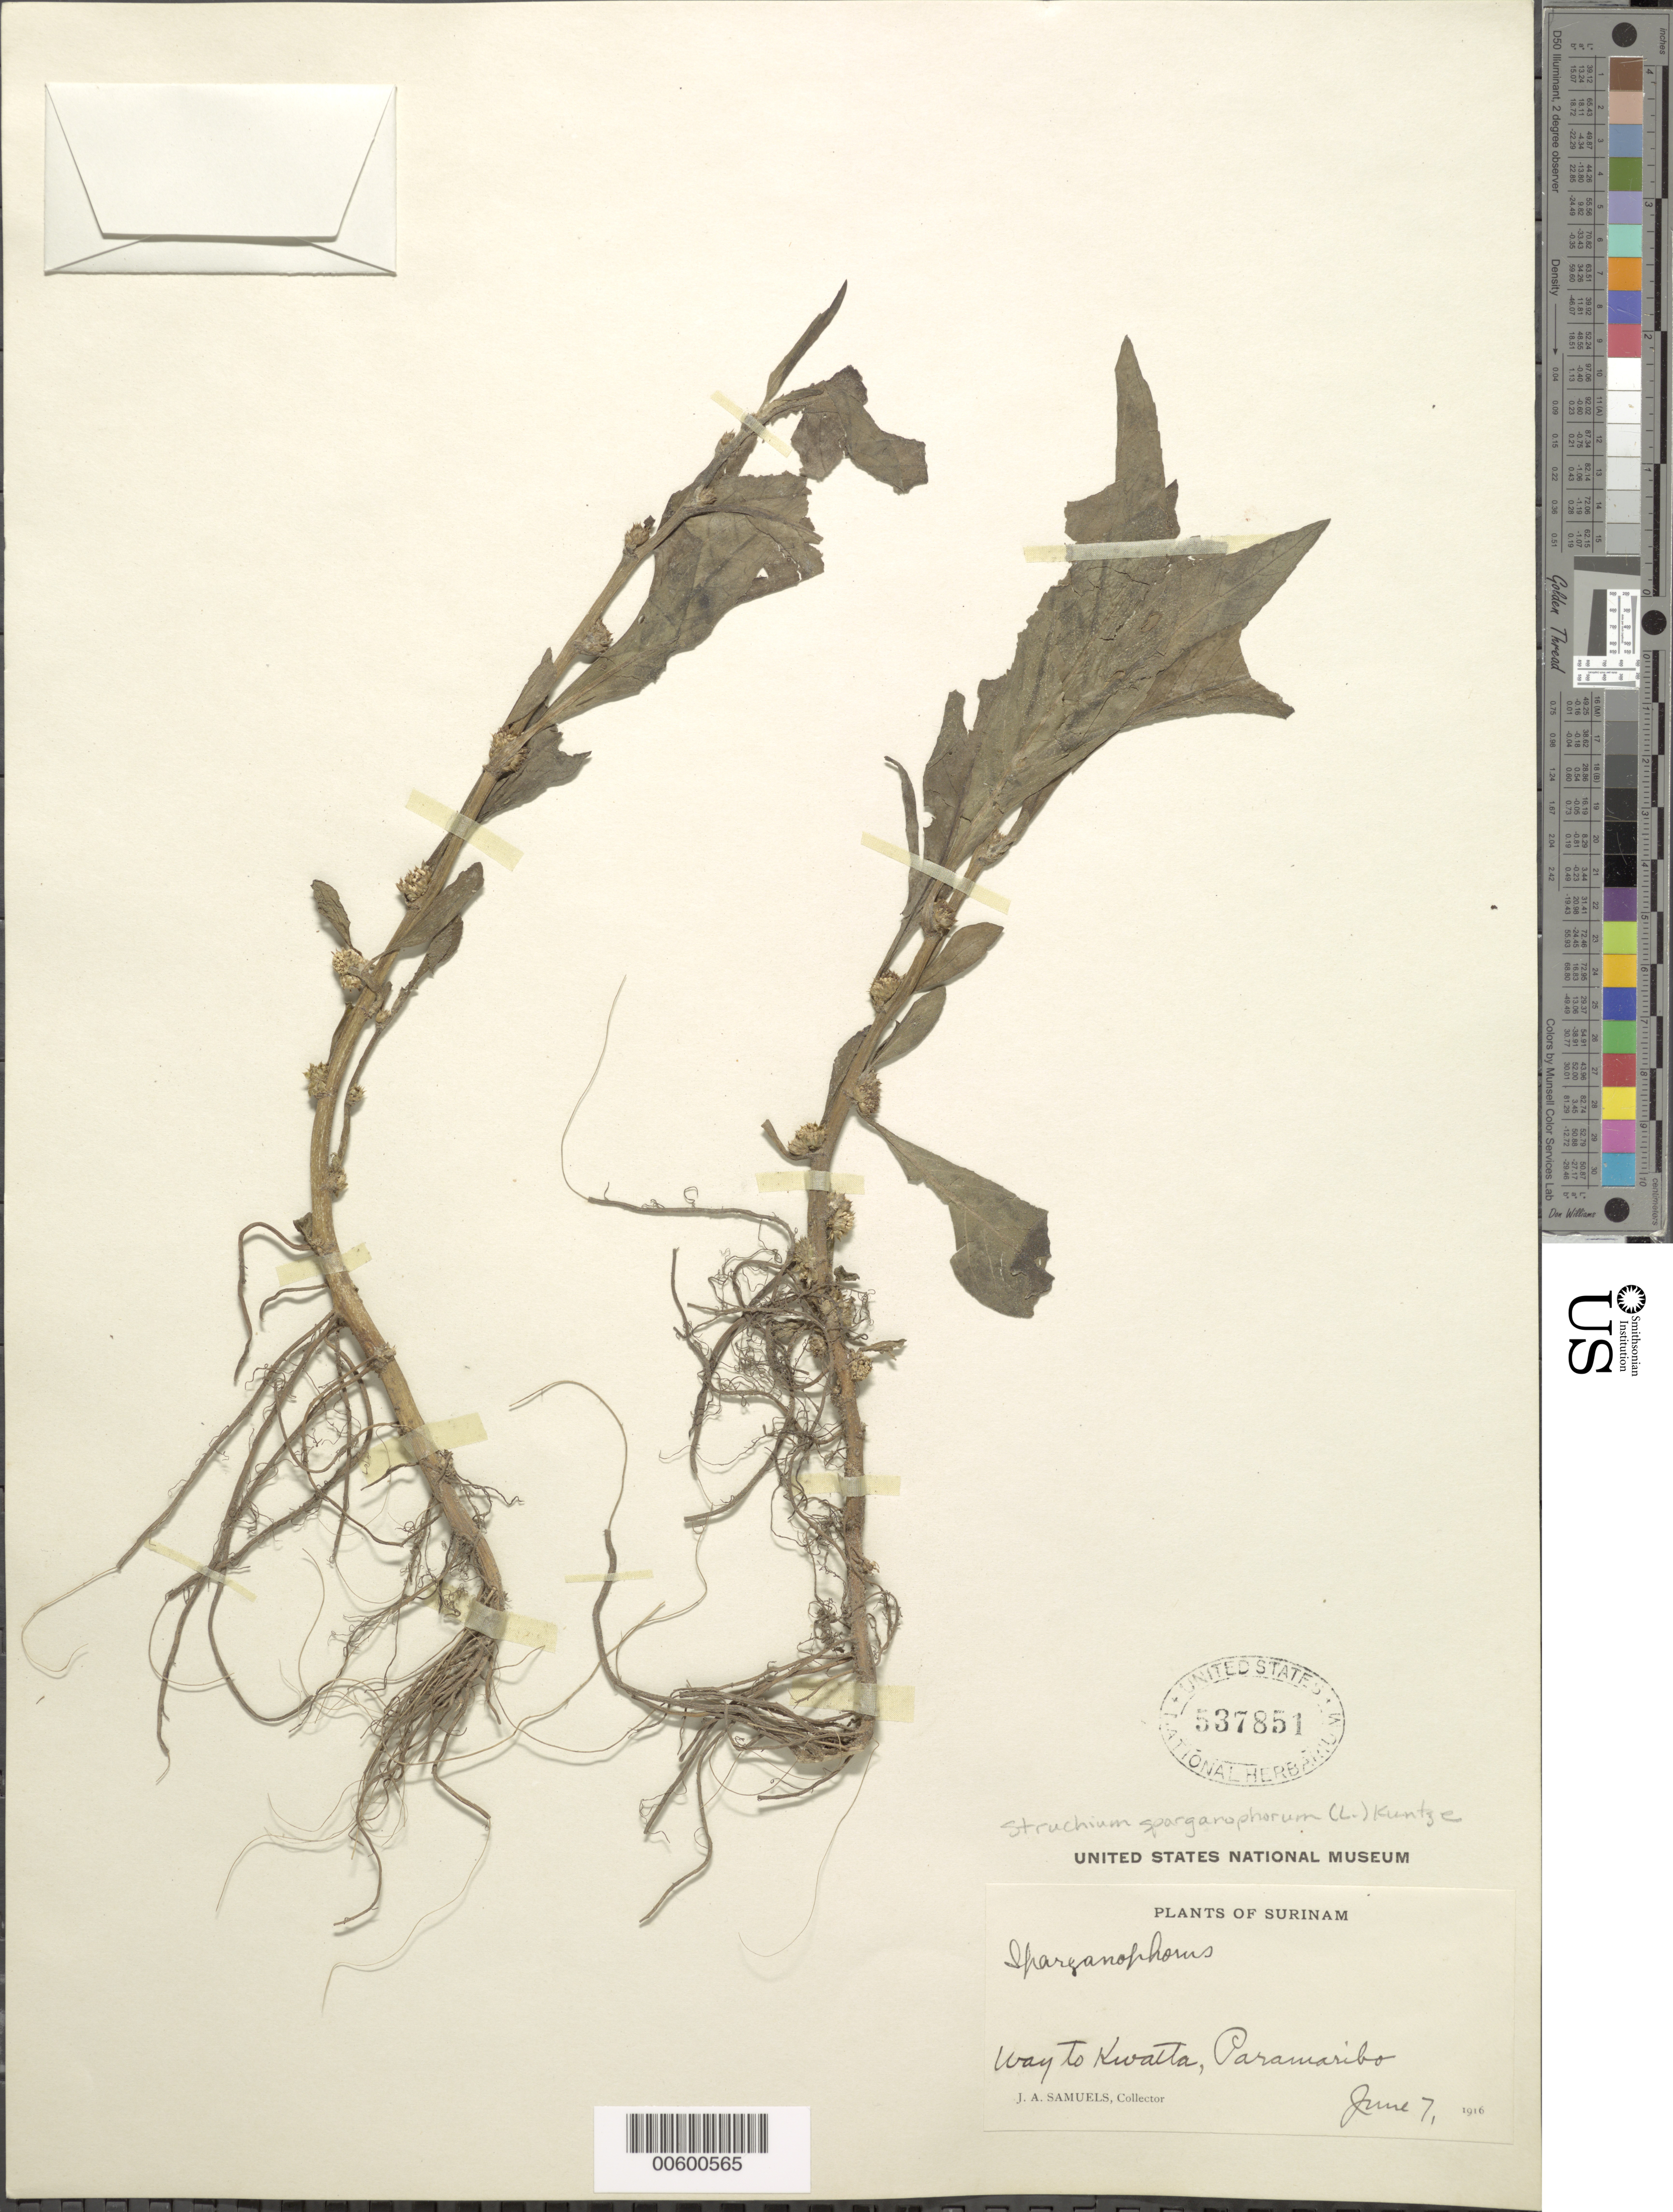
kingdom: Plantae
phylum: Tracheophyta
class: Magnoliopsida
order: Asterales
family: Asteraceae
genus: Struchium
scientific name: Struchium sparganophorum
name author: (L.) Kuntze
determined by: Funk, Vicki A., (BOT), Smithsonian Institution - National Museum of Natural History (UNITED STATES)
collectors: J. A. Samuels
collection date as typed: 7-Jun-16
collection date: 1916-06-07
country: Suriname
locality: Paramaribo, way to Kwatta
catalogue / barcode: US 537851